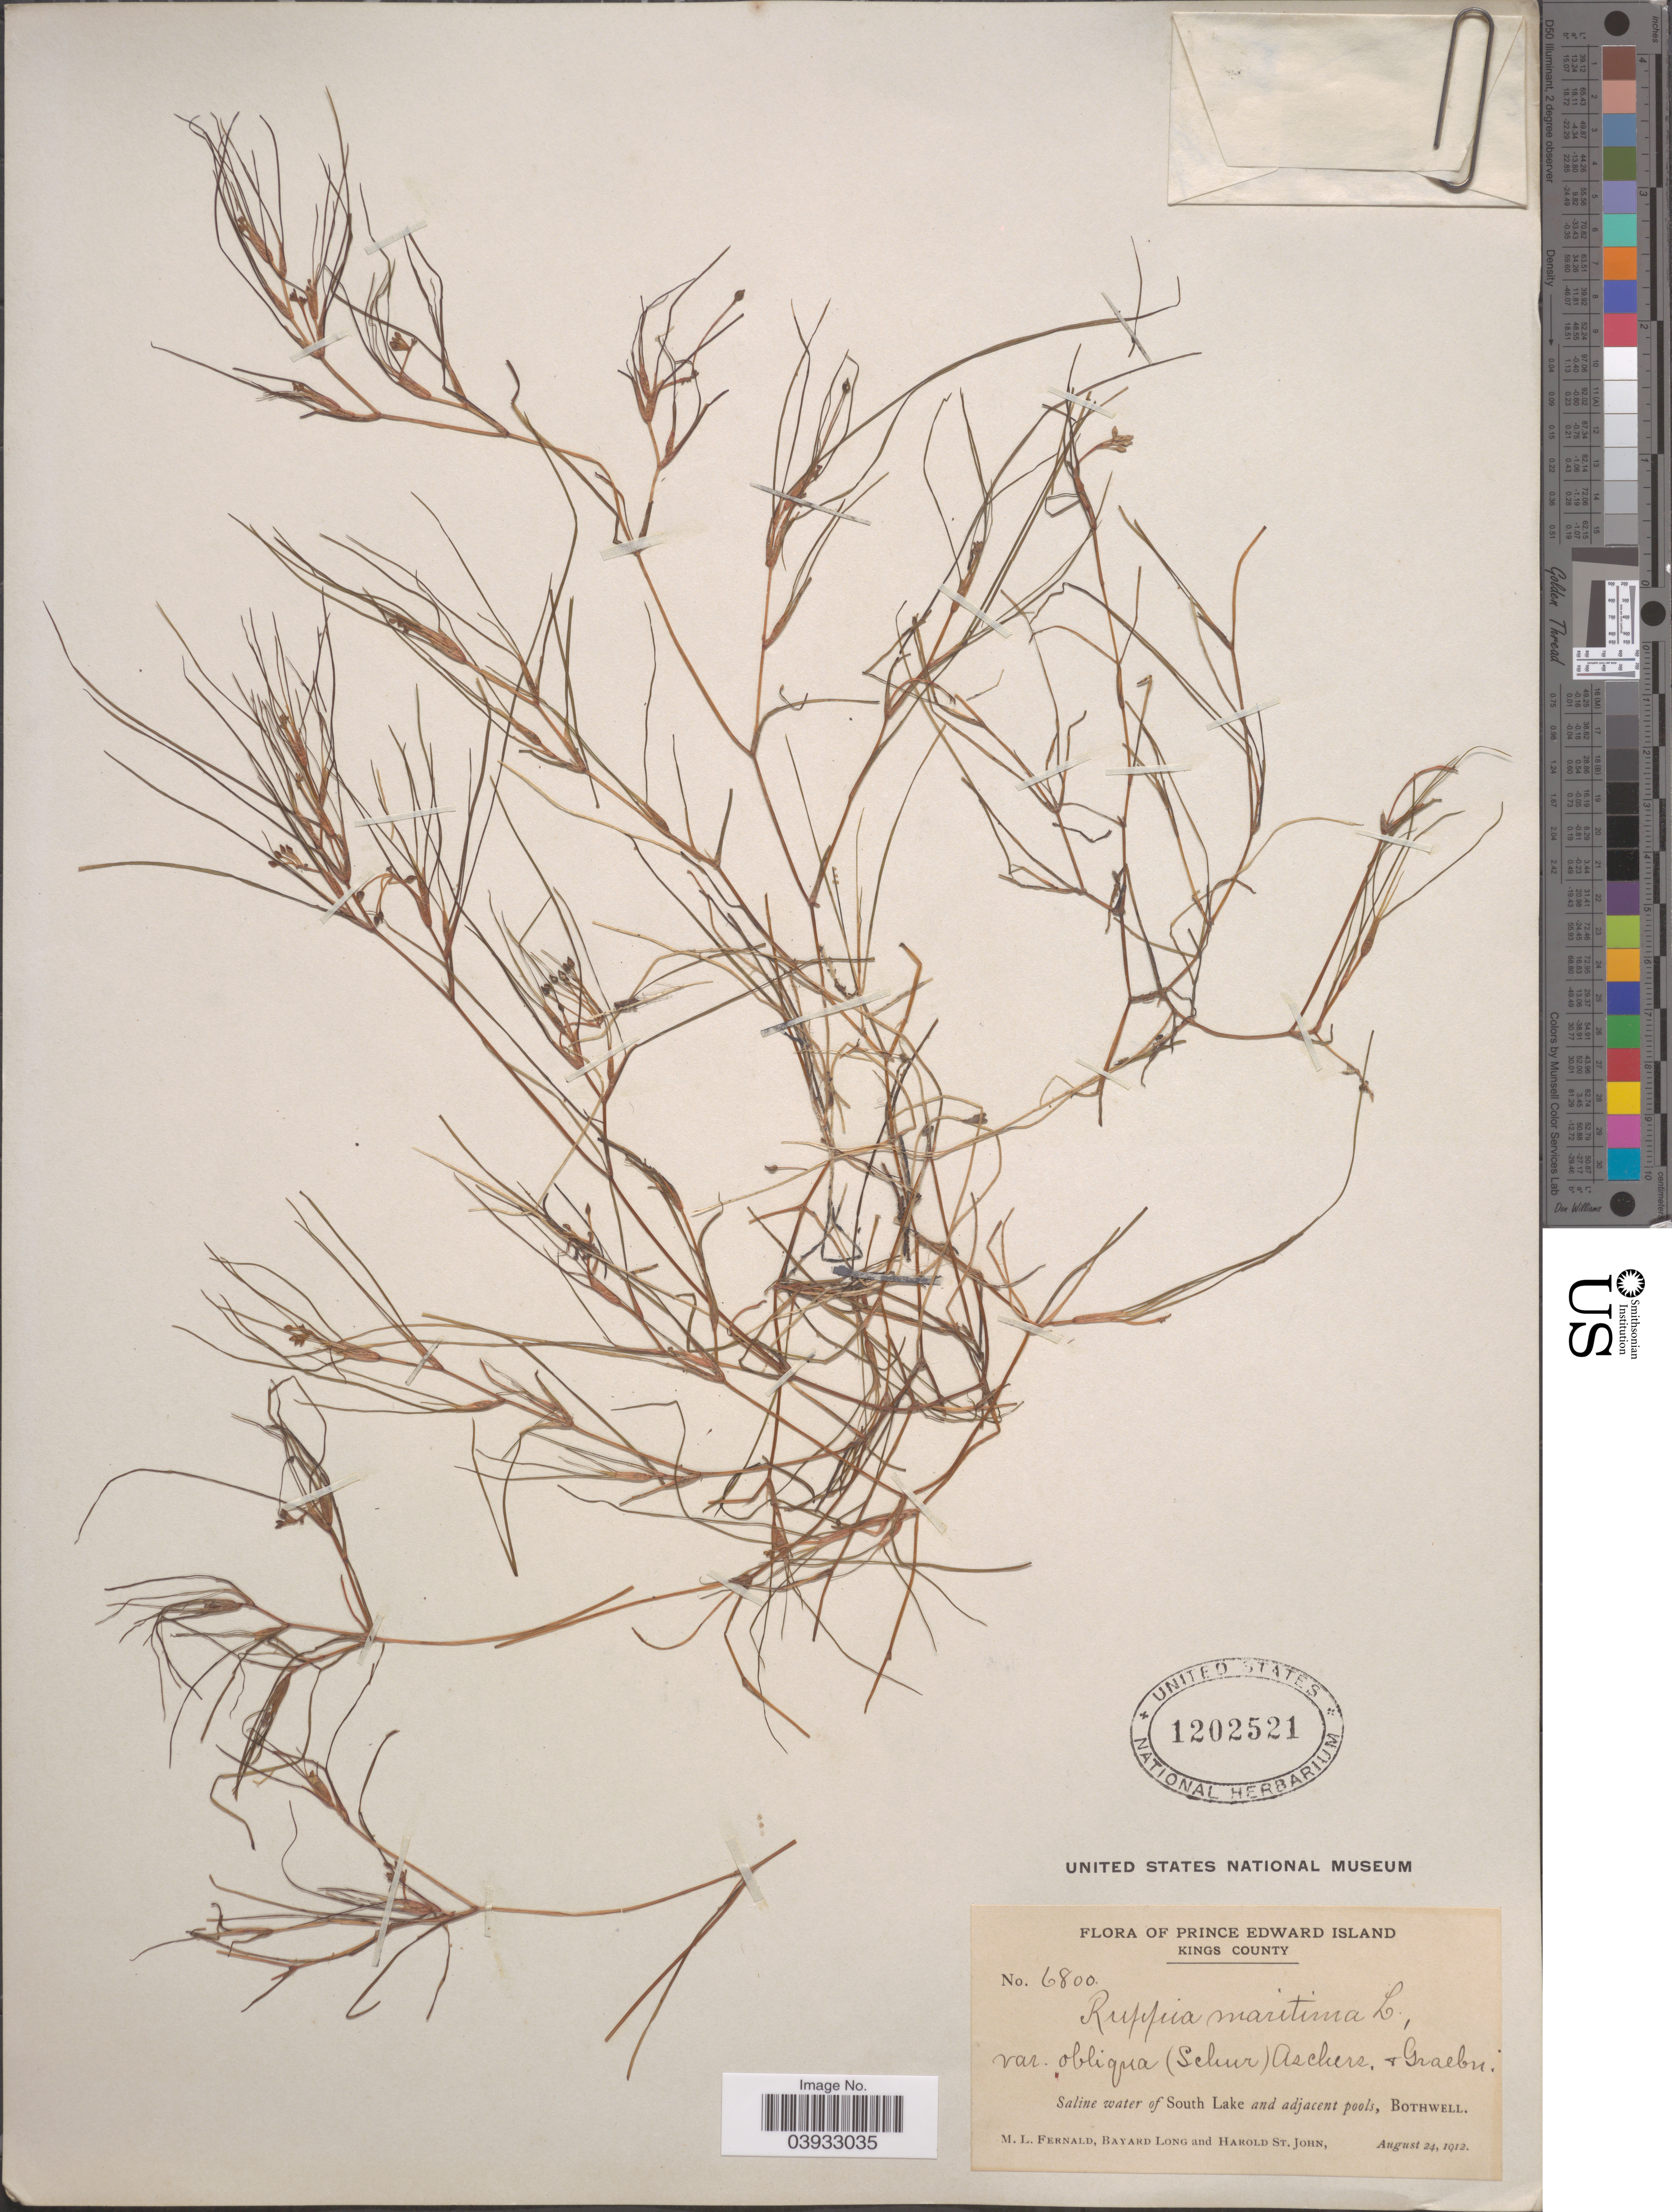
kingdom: Plantae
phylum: Tracheophyta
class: Liliopsida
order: Alismatales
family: Ruppiaceae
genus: Ruppia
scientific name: Ruppia maritima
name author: L.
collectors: M. L. Fernald, B. Long & H. St. John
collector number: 6800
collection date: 1912-08-24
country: Canada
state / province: Prince Edward Island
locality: Kings County. South Lake, Bothwell.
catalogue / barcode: US 1202521